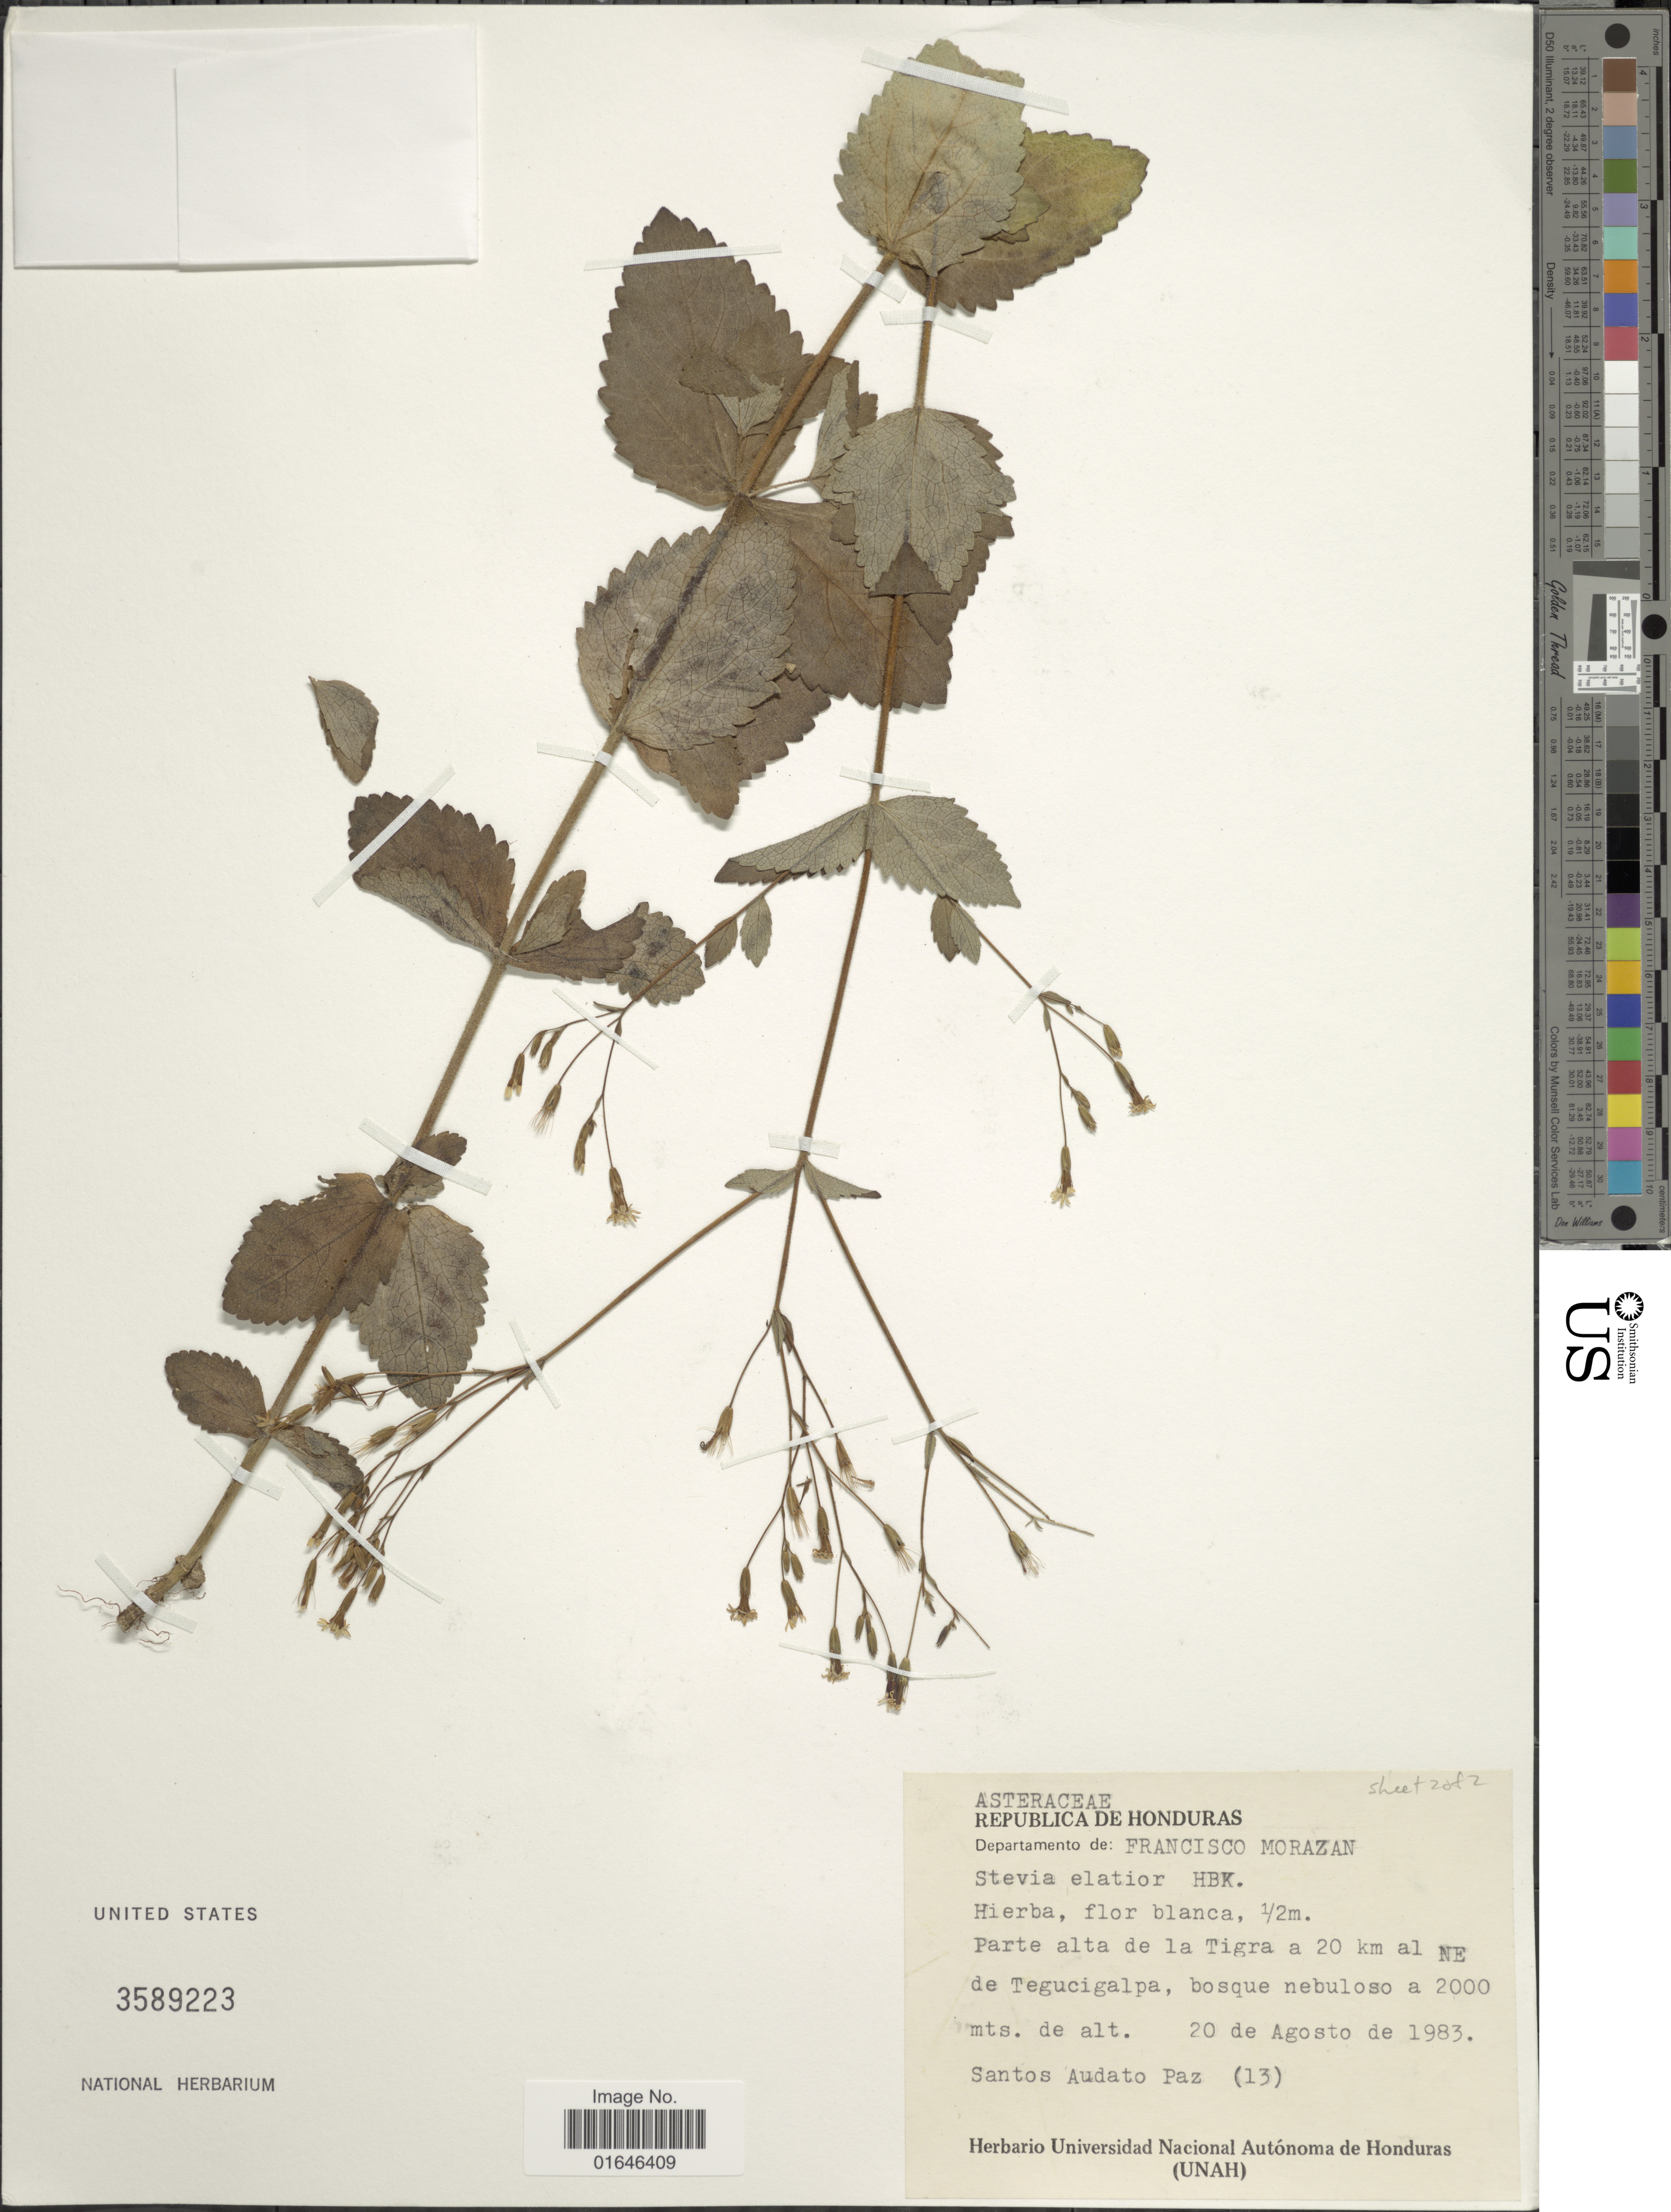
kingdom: Plantae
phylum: Tracheophyta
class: Magnoliopsida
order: Asterales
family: Asteraceae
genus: Stevia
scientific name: Stevia elatior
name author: Kunth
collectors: S. Paz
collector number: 13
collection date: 1983-08-20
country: Honduras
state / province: Fco. Morazán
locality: Parte alta de la Tigra a 20 km al NE de Tegucigalpa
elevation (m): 2000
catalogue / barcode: US 3589223